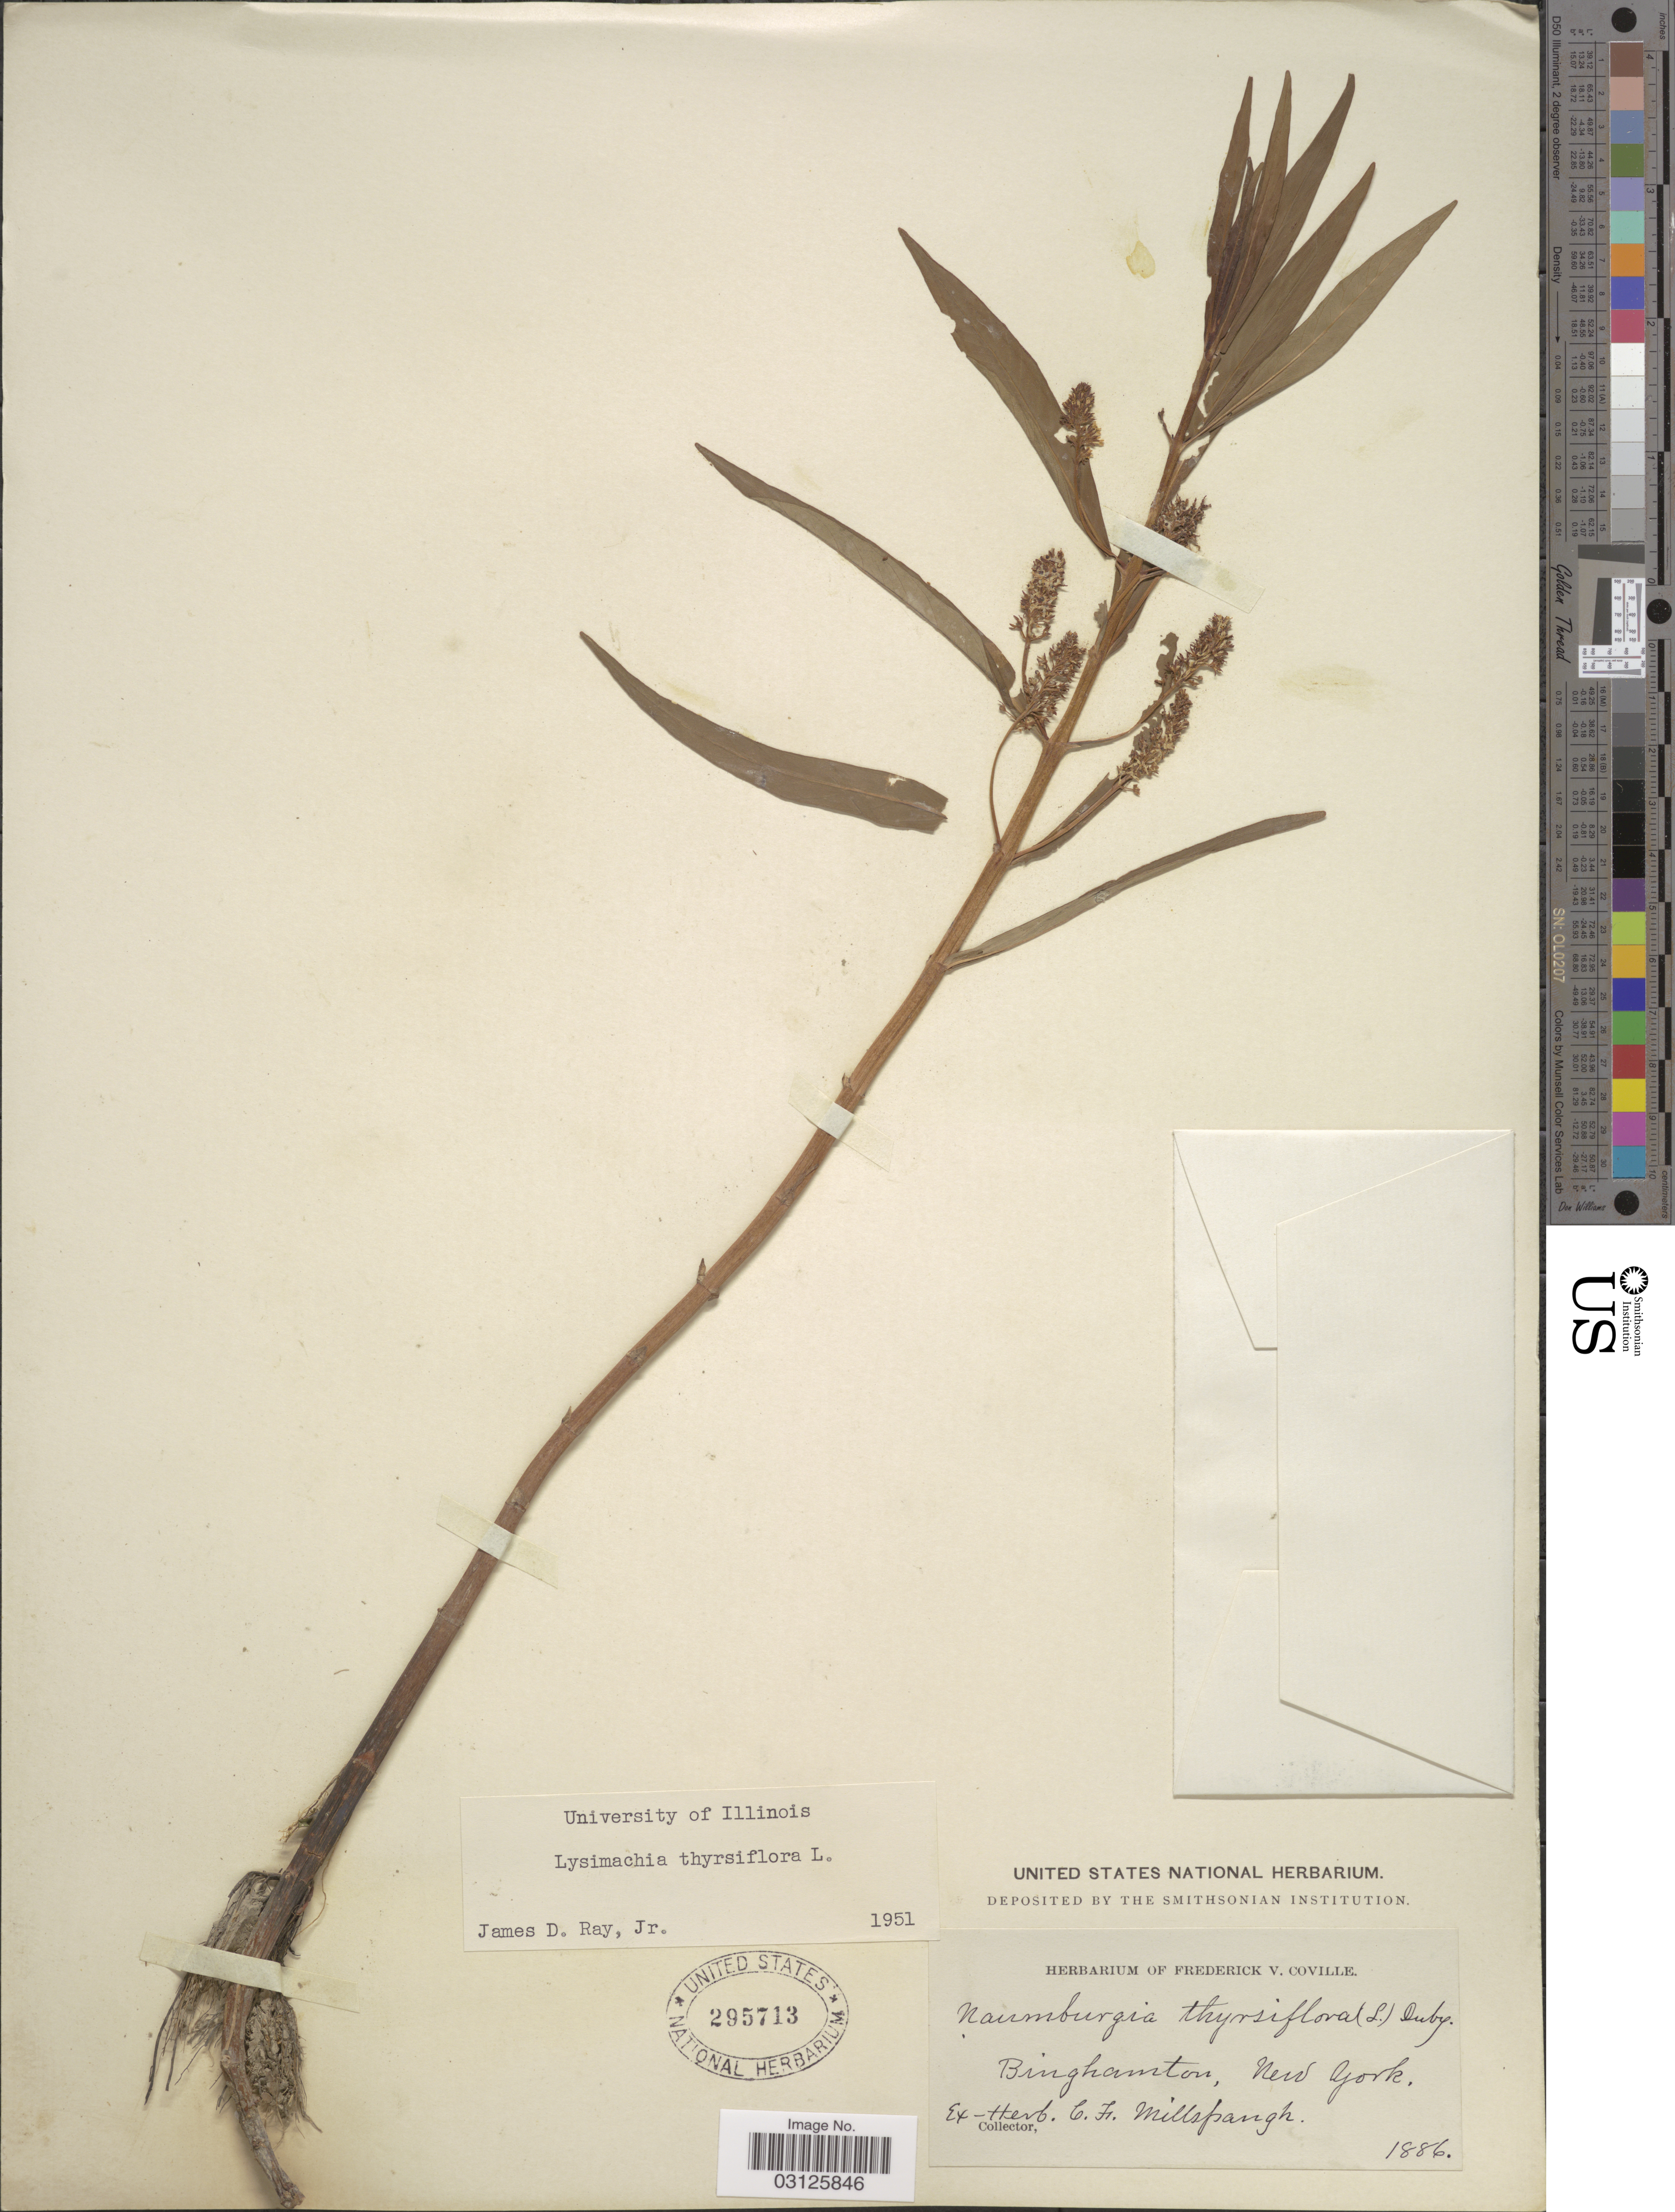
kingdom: Plantae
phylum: Tracheophyta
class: Magnoliopsida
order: Ericales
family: Primulaceae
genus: Lysimachia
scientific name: Lysimachia thyrsiflora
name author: L.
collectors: Ex herb. C. F. Millspaugh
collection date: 1886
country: United States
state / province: New York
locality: Binghamton.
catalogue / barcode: US 295713